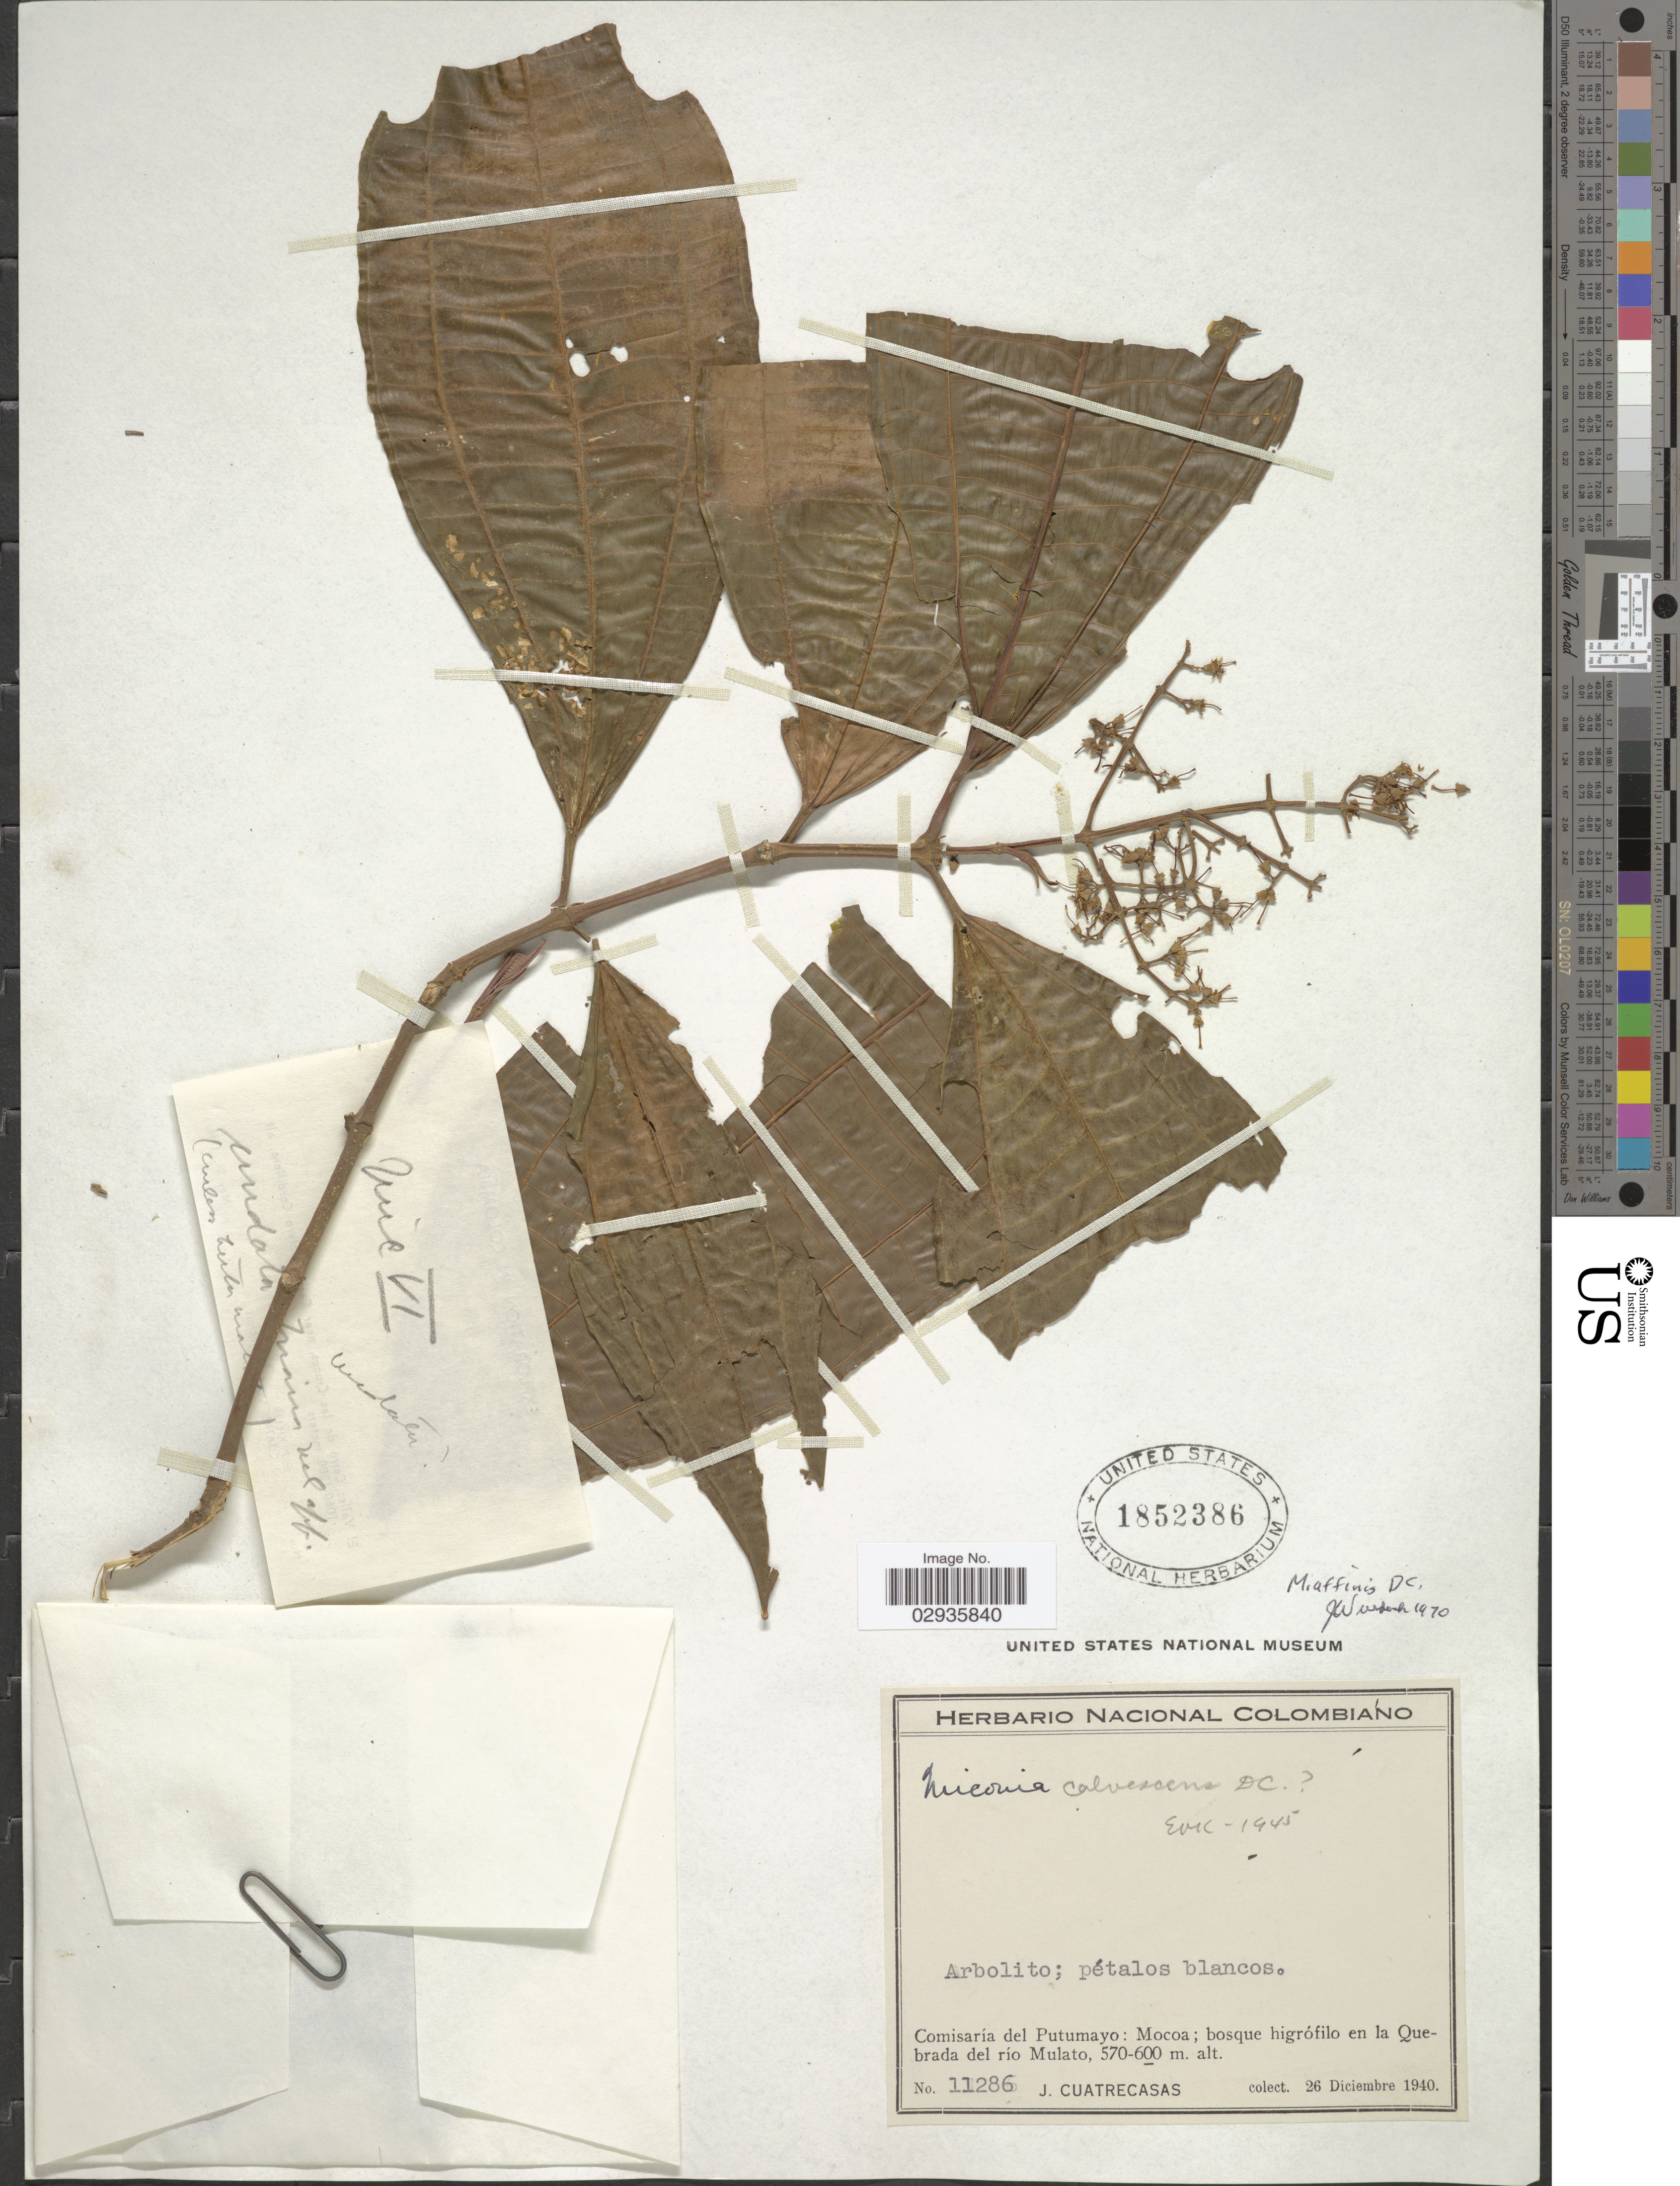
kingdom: Plantae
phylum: Tracheophyta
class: Magnoliopsida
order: Myrtales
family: Melastomataceae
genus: Miconia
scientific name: Miconia affinis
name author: DC.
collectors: J. Cuatrecasas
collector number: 11286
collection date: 1940-12-26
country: Colombia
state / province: Putumayo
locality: Comisaría del Putumayo: Mocoa; bosque higrófilo en la Quebrada del río Mulato.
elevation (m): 570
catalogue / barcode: US 1852386